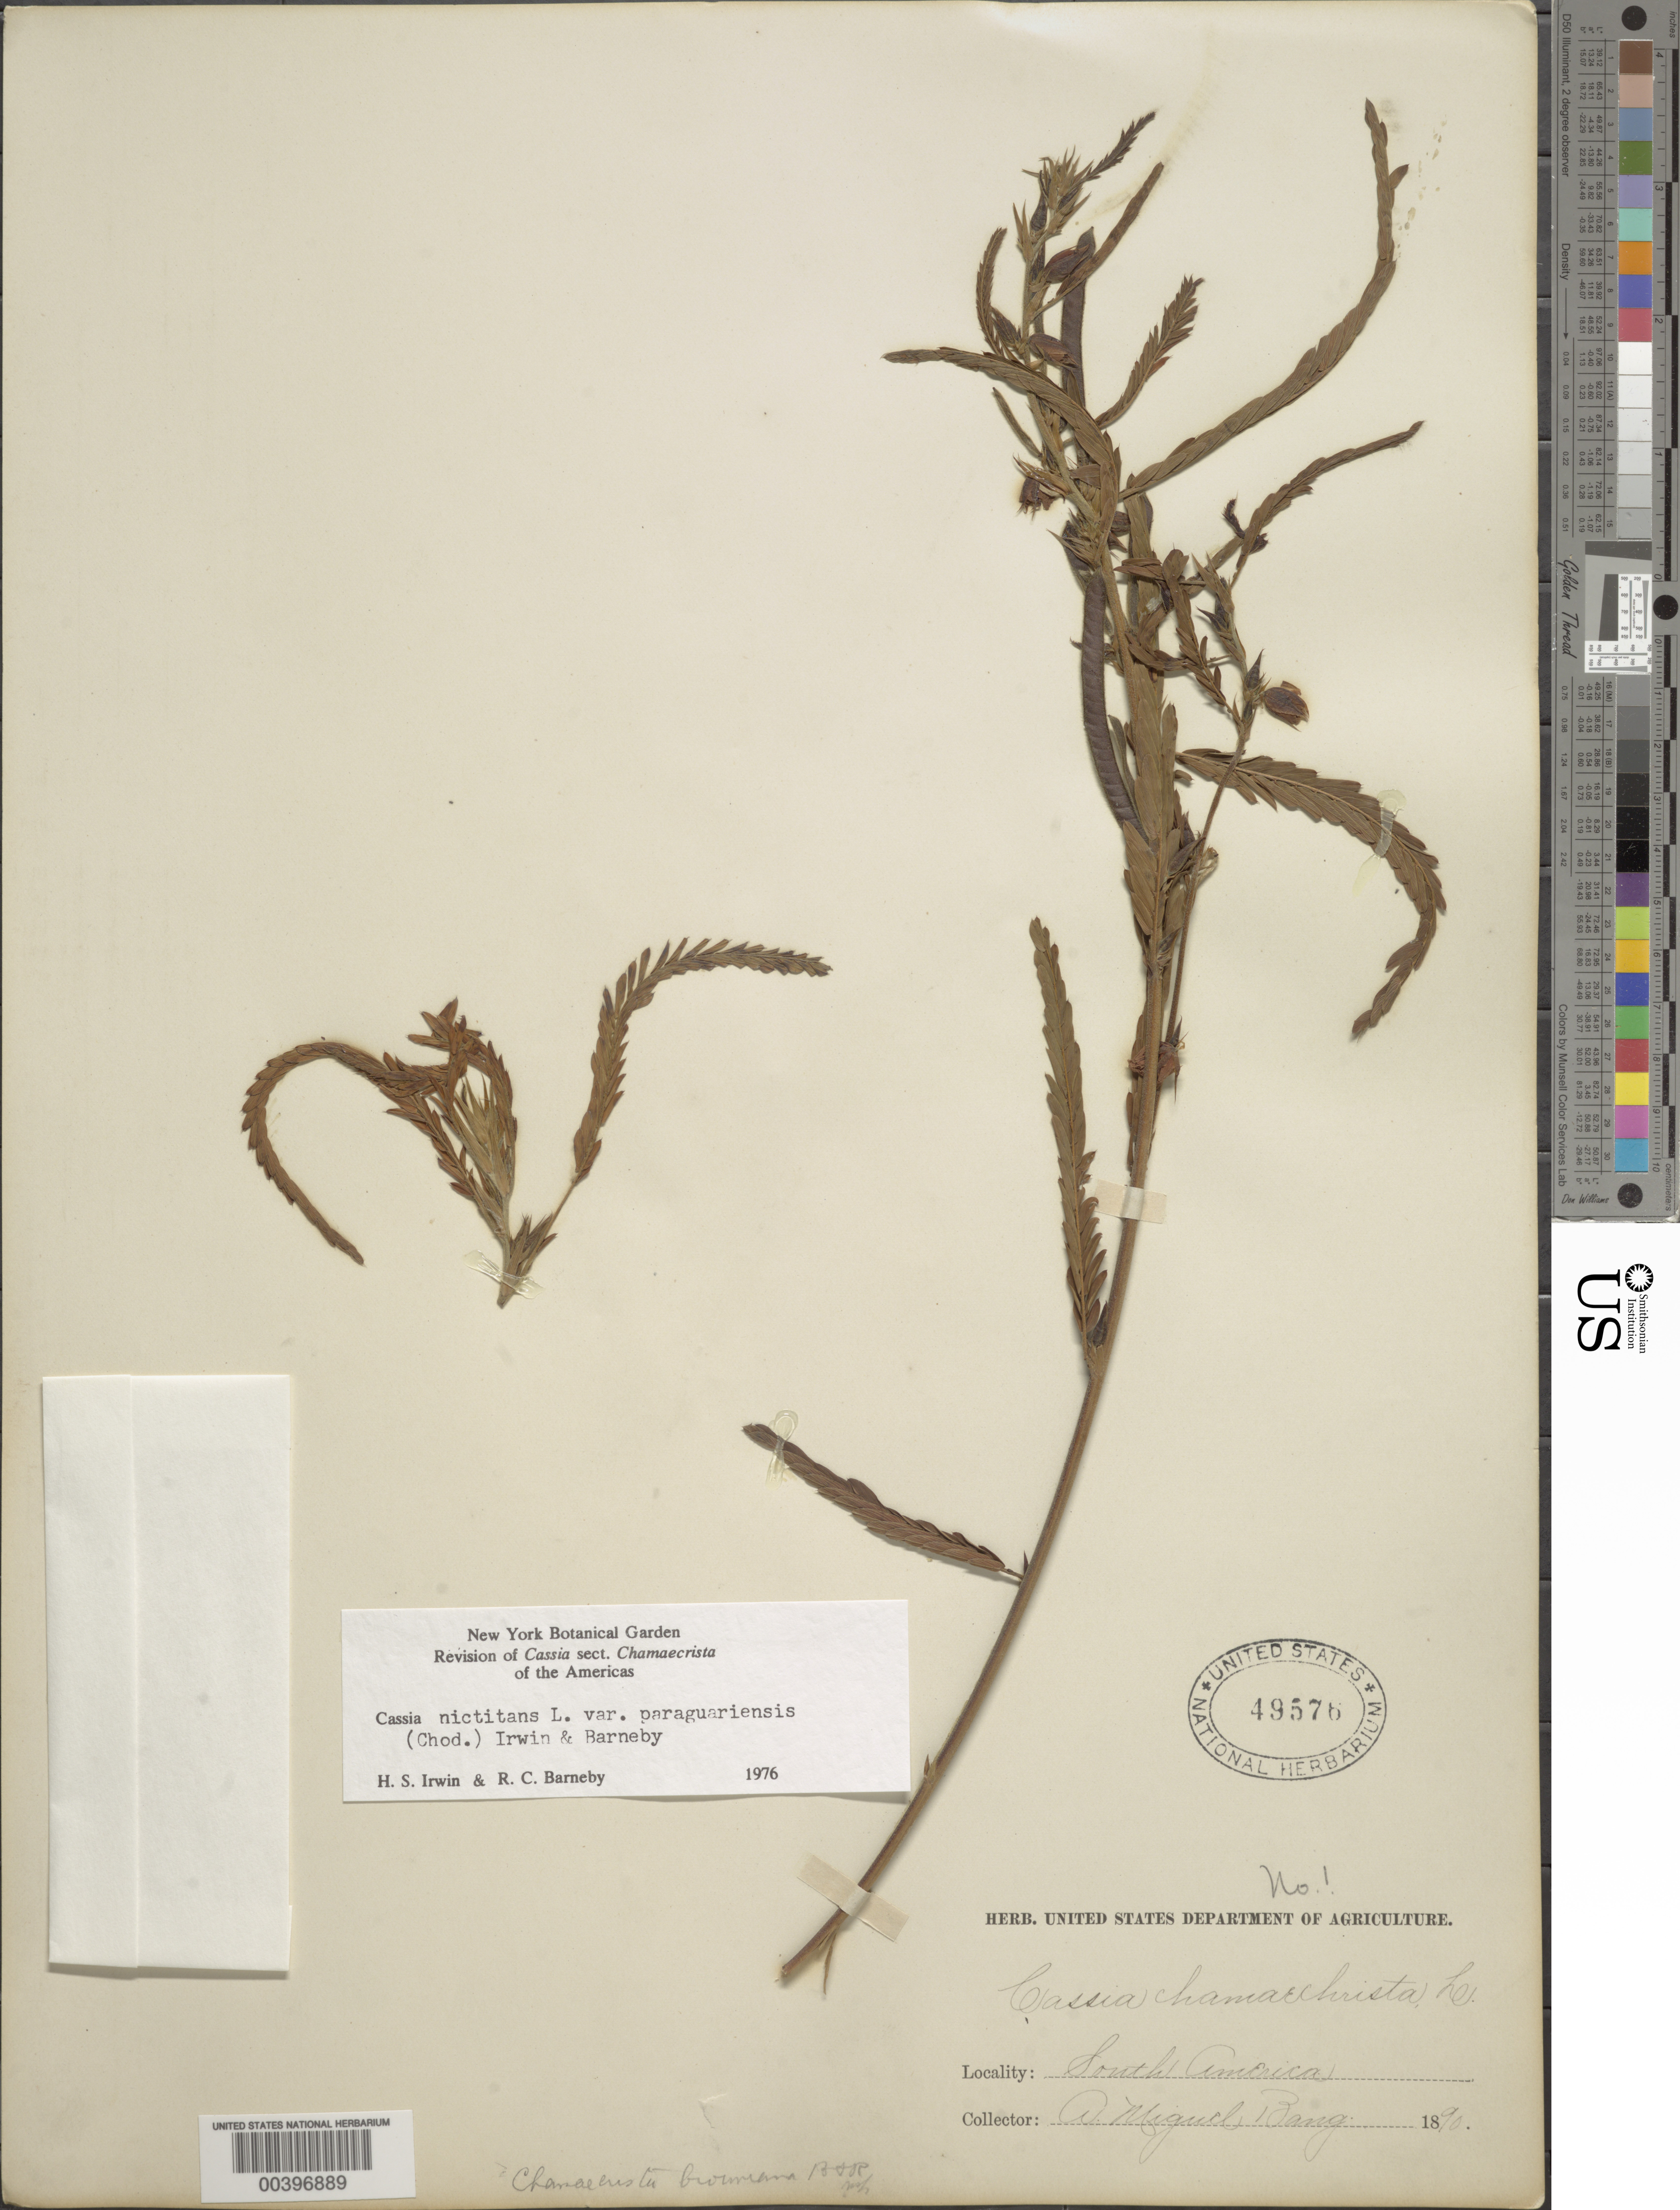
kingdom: Plantae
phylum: Tracheophyta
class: Magnoliopsida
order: Fabales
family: Fabaceae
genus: Chamaecrista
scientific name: Chamaecrista nictitans var. paraguariensis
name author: (Chodat & Hassl.) H.S. Irwin & Barneby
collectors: M. Bang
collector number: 549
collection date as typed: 1890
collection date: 1890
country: Germany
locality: Gorgenthal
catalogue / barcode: US 49576